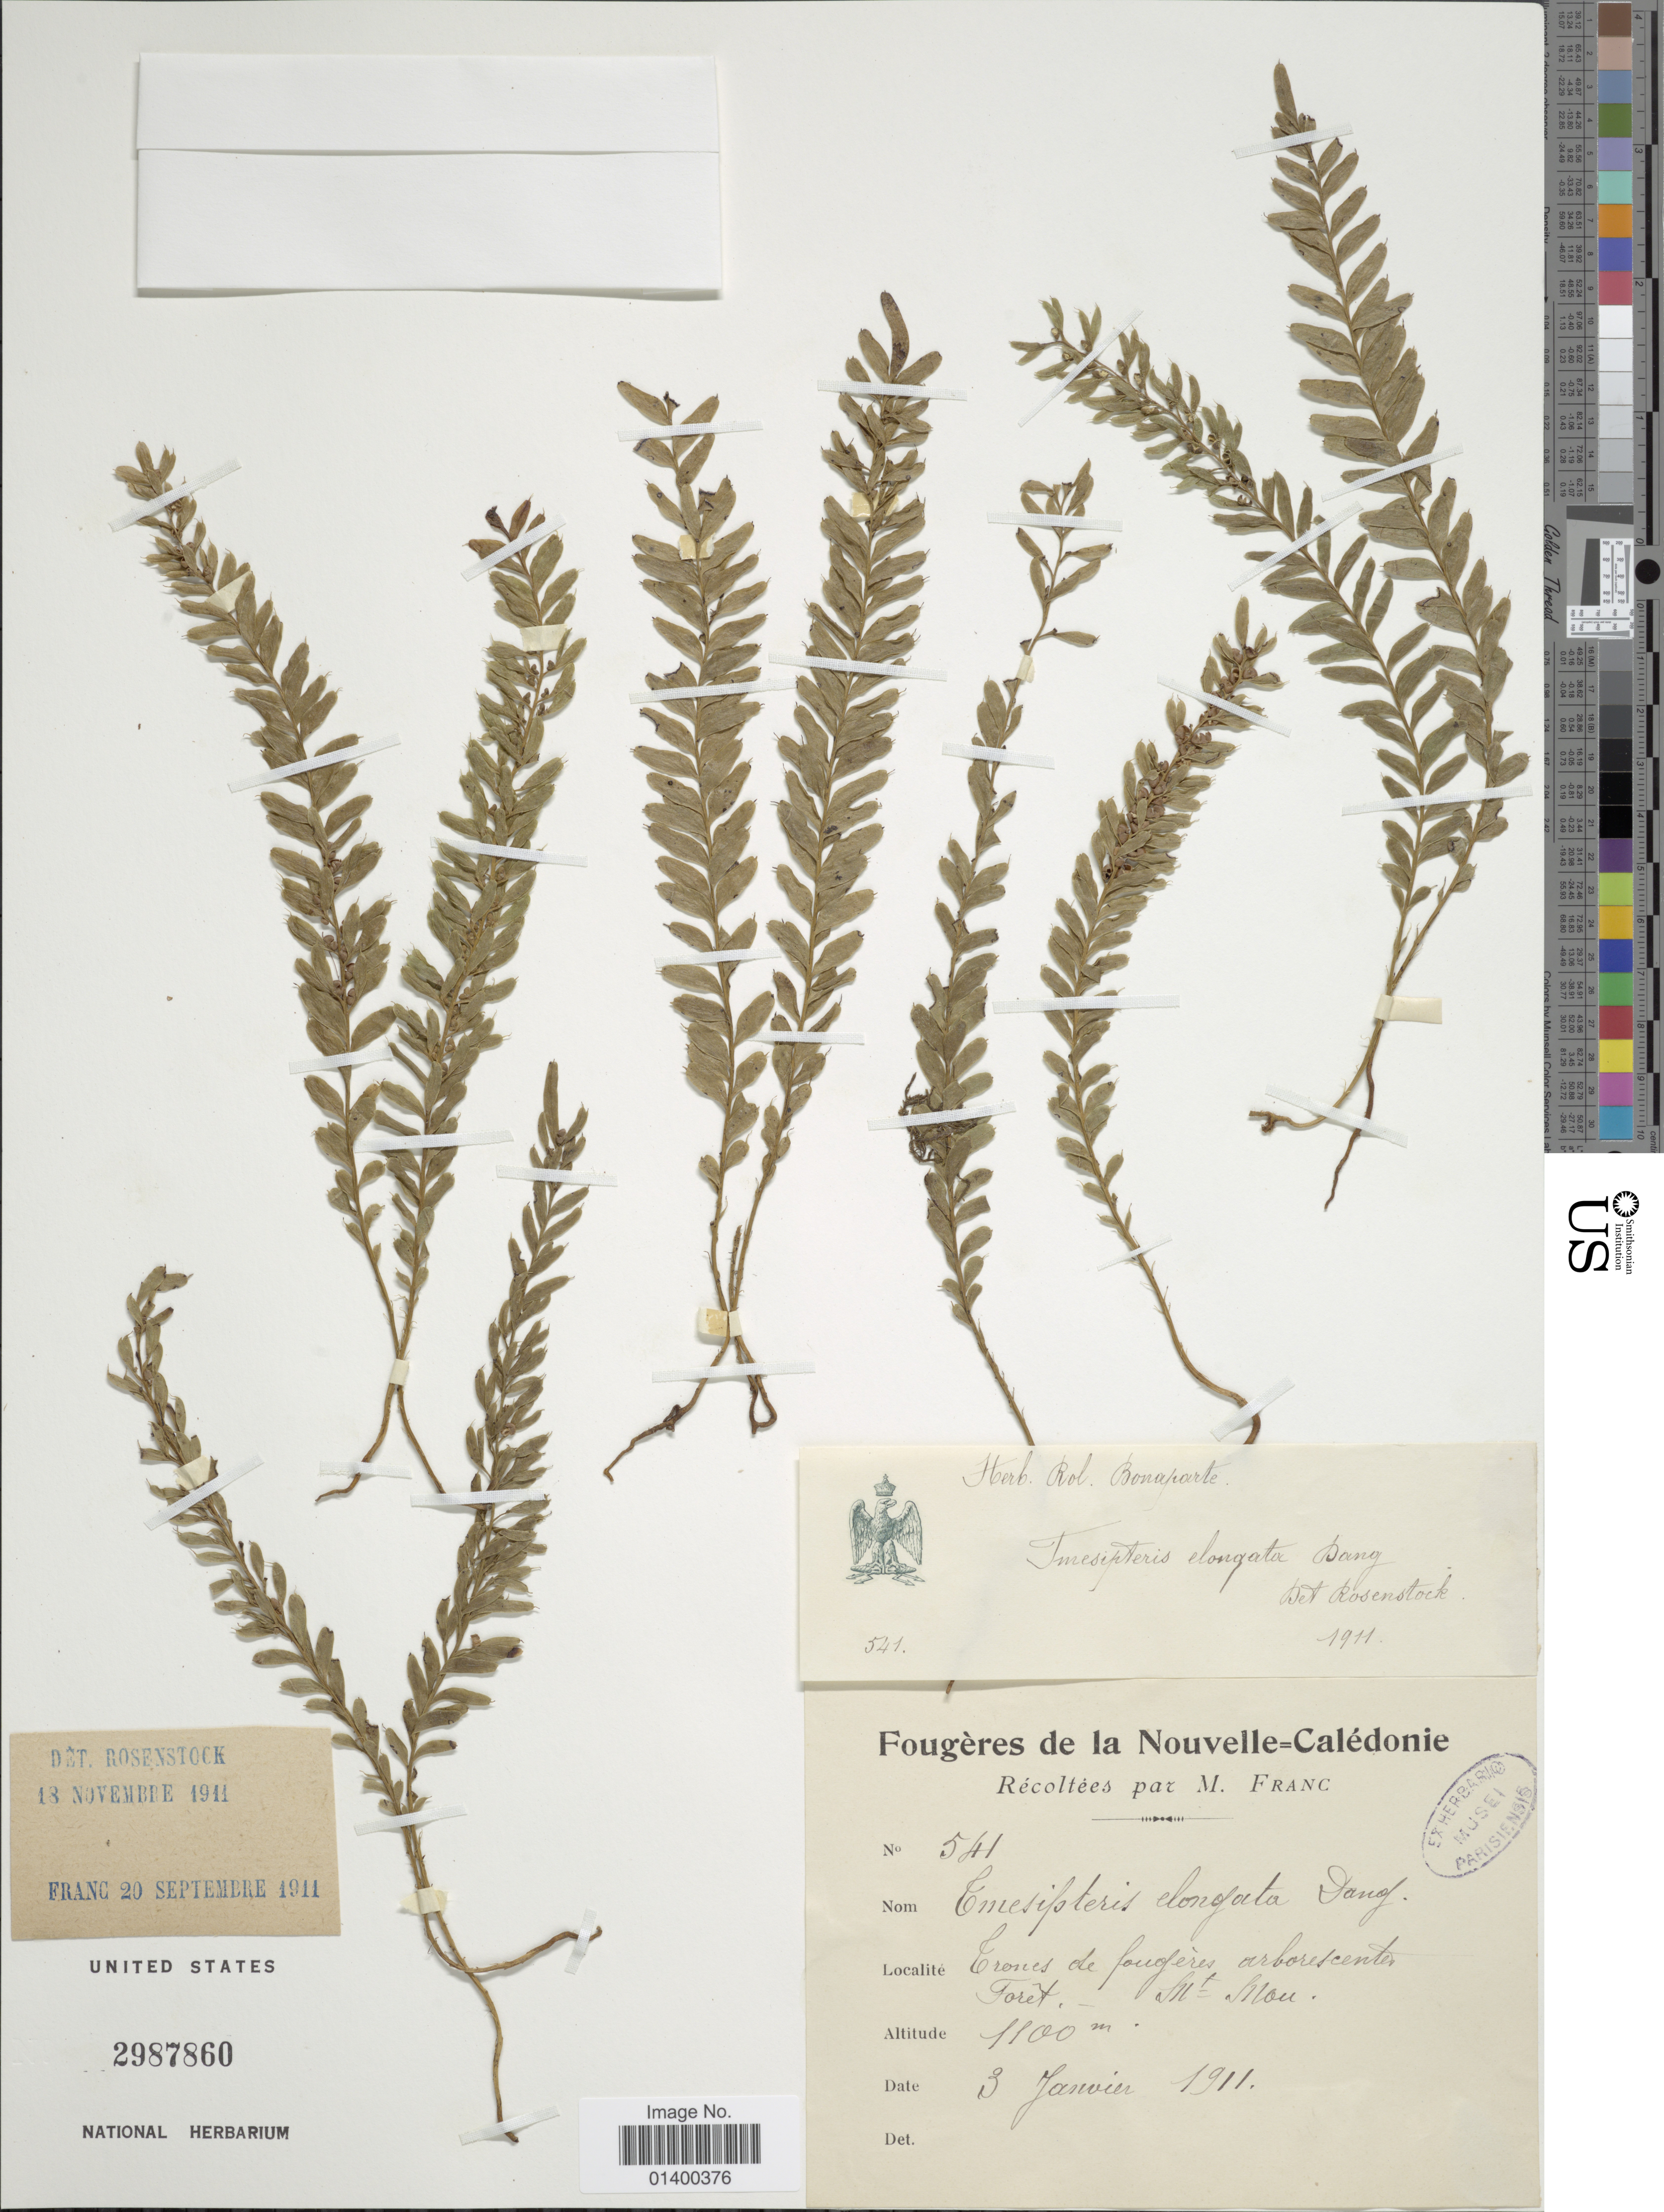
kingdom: Plantae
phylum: Tracheophyta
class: Polypodiopsida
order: Psilotales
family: Psilotaceae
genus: Tmesipteris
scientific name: Tmesipteris sp.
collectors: M. Franc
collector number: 541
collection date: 1911-01-03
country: New Caledonia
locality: Crones de fougeres arborescentes Foret - Mt. Mou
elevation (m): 1100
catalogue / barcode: US 2987860